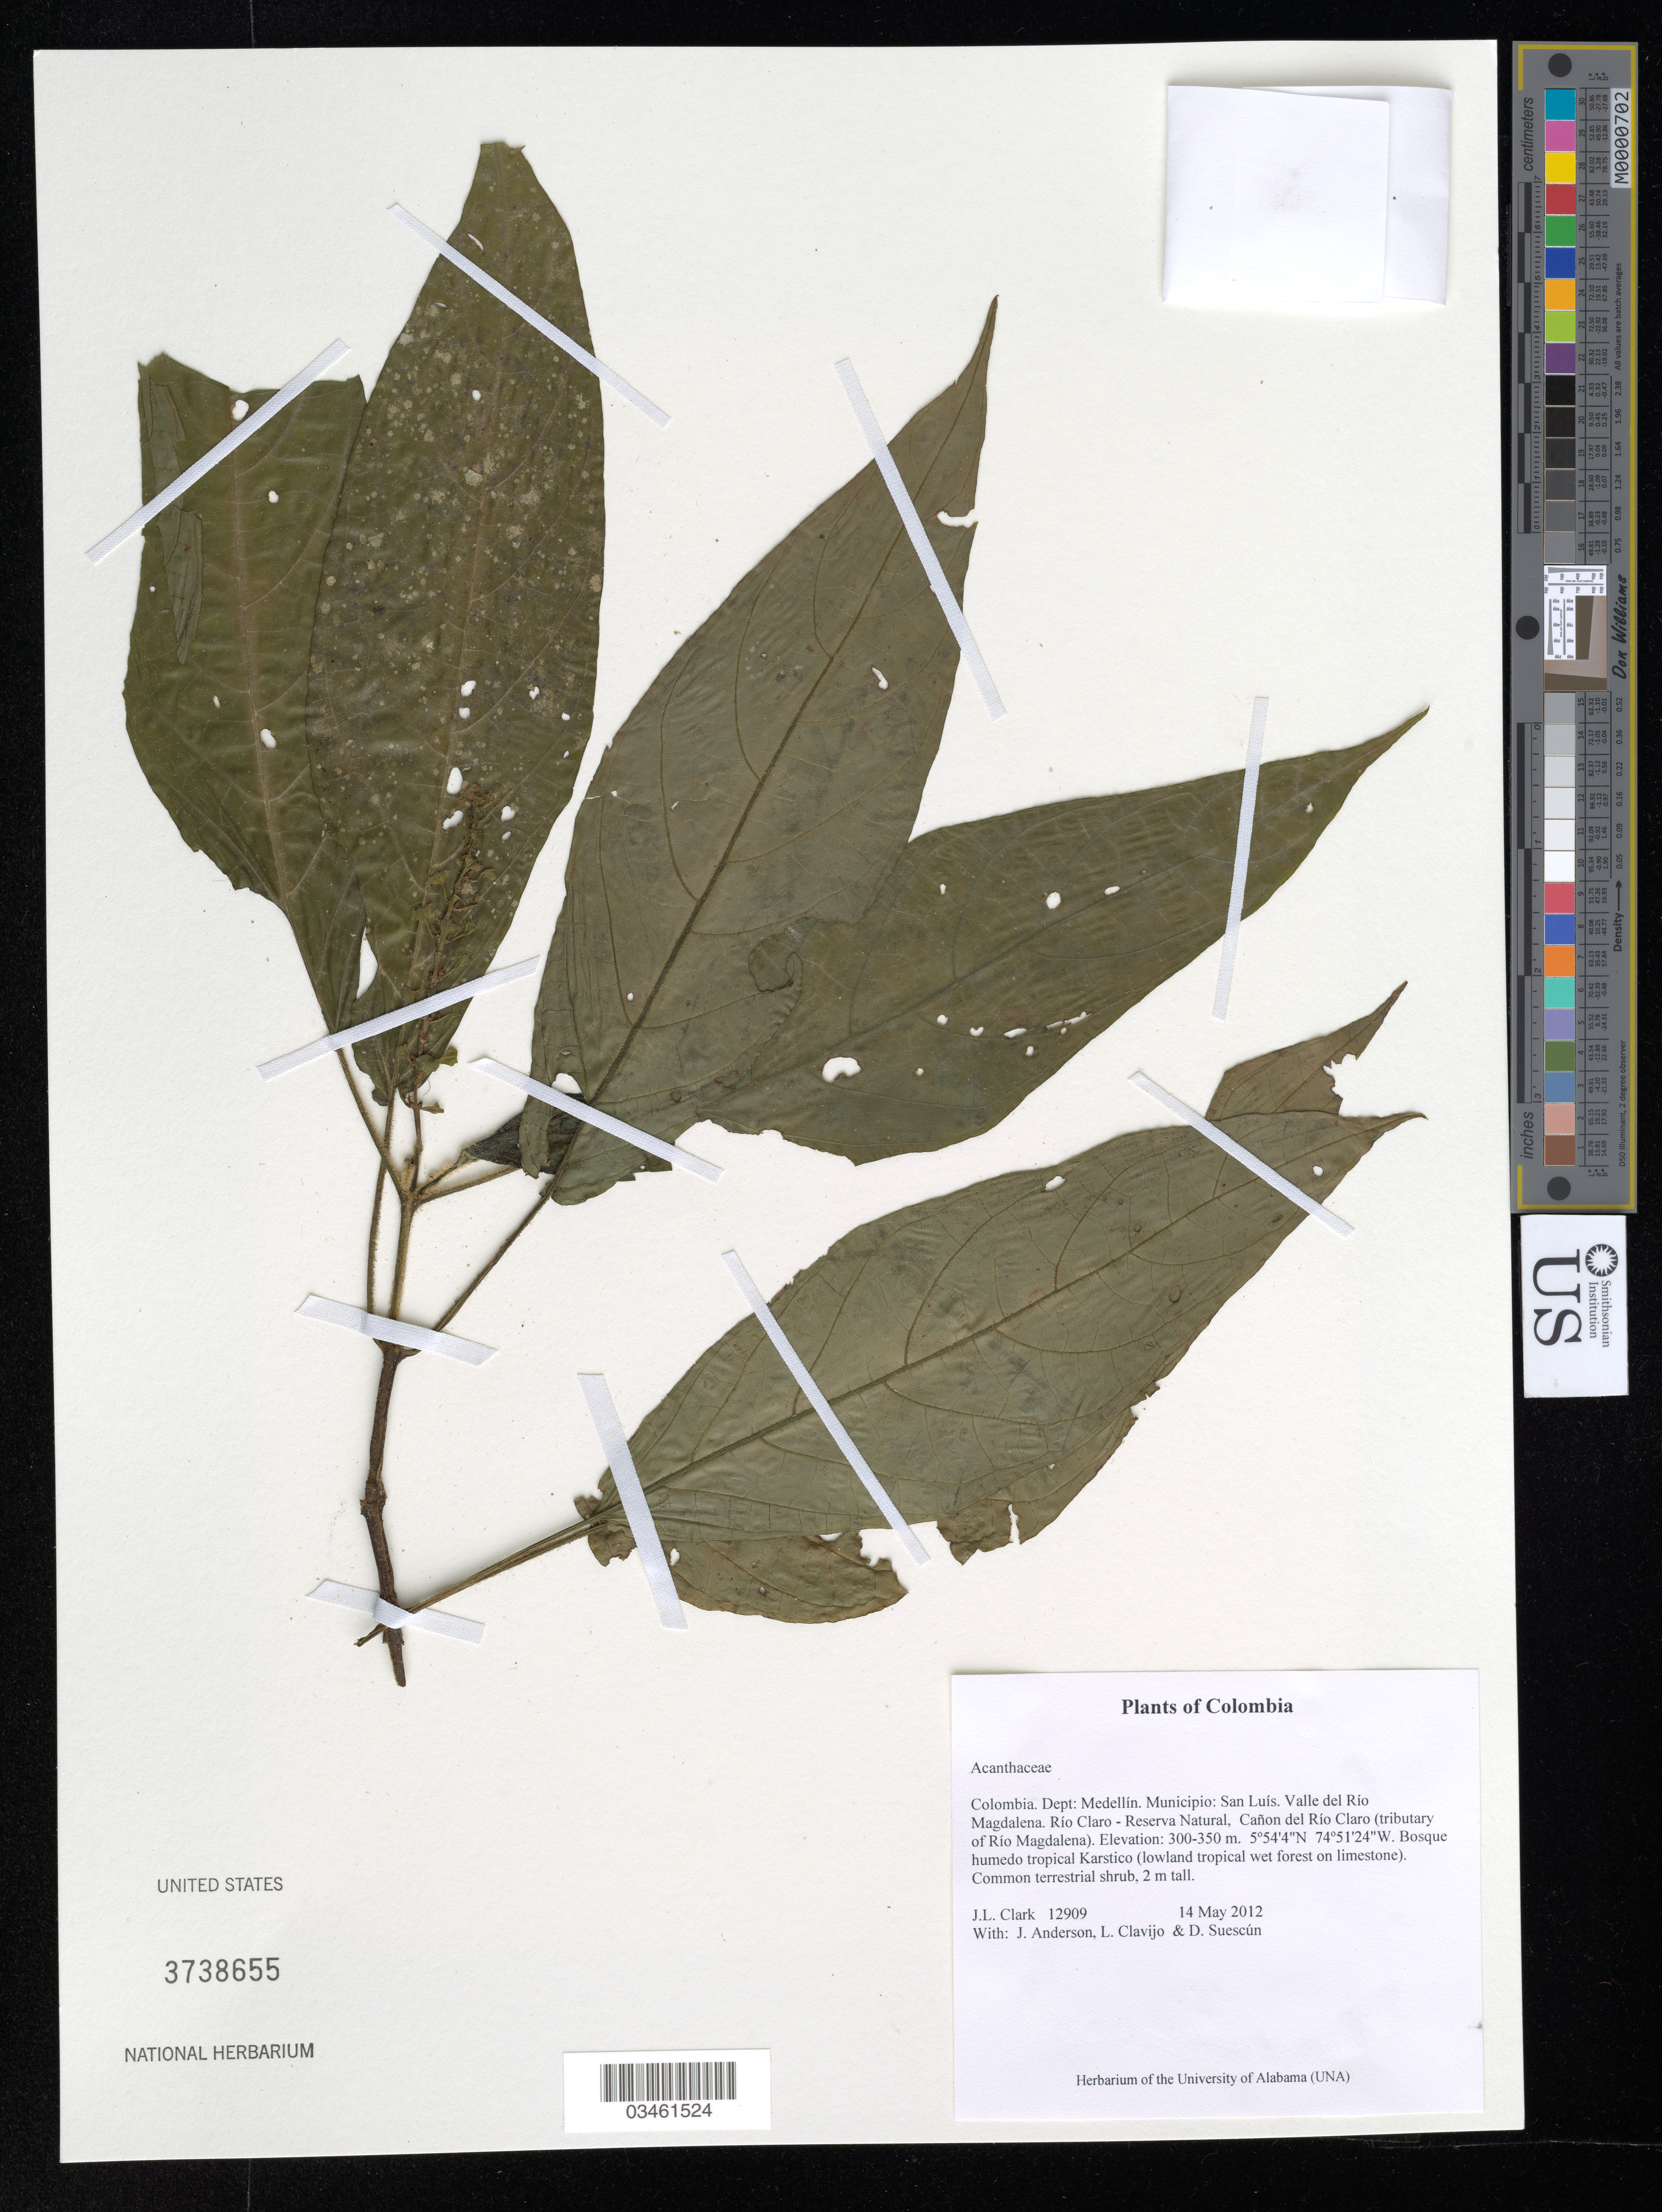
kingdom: Plantae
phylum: Tracheophyta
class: Magnoliopsida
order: Lamiales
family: Acanthaceae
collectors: J. L. Clark, J. Anderson, L. Clavijo & D. Suescún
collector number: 12909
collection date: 2012-05-14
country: Colombia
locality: Dept: Medellín. Municipio: San Luís. Valle del Río Magdalena. Río Claro - Reserva Natural, Cañon del Río Claro (tributary of Río Magdalena).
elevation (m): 300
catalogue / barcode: US 3738655